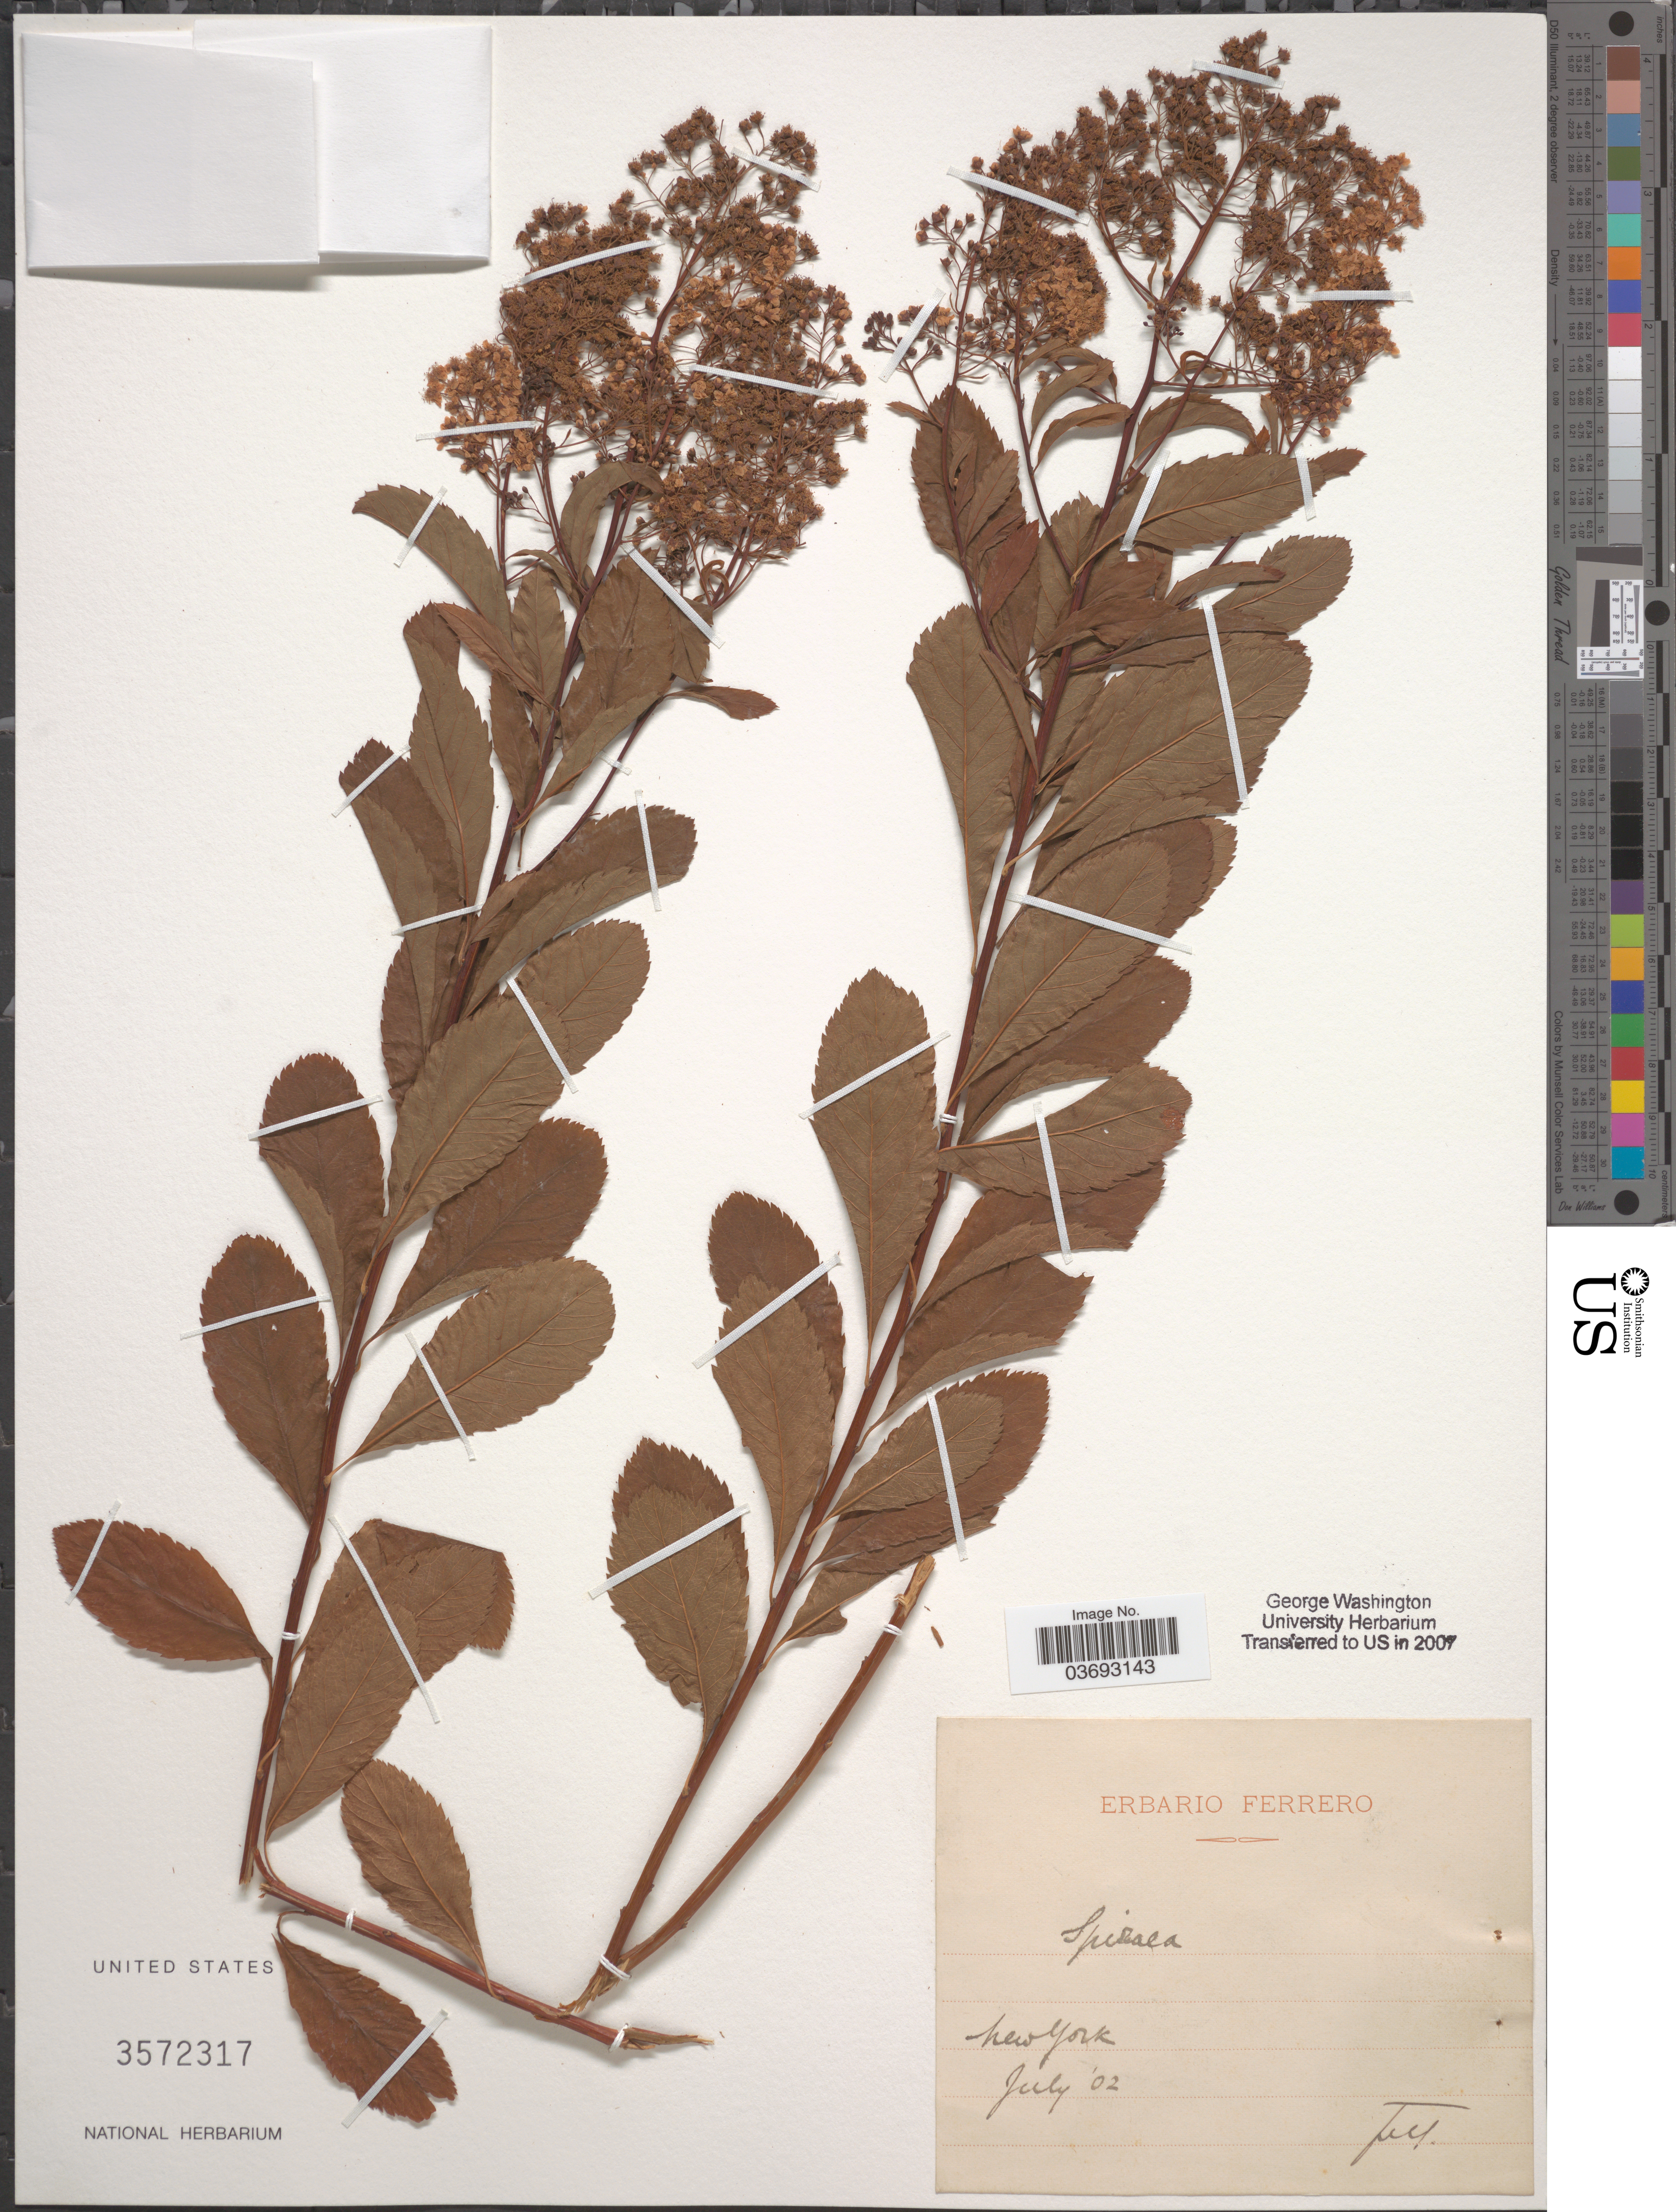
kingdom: Plantae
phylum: Tracheophyta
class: Magnoliopsida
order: Rosales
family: Rosaceae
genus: Spiraea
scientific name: Spiraea sp.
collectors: F. Ferrero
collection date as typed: Transcribed d/m/y: /7/2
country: United States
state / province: New York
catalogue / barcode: US 3572317